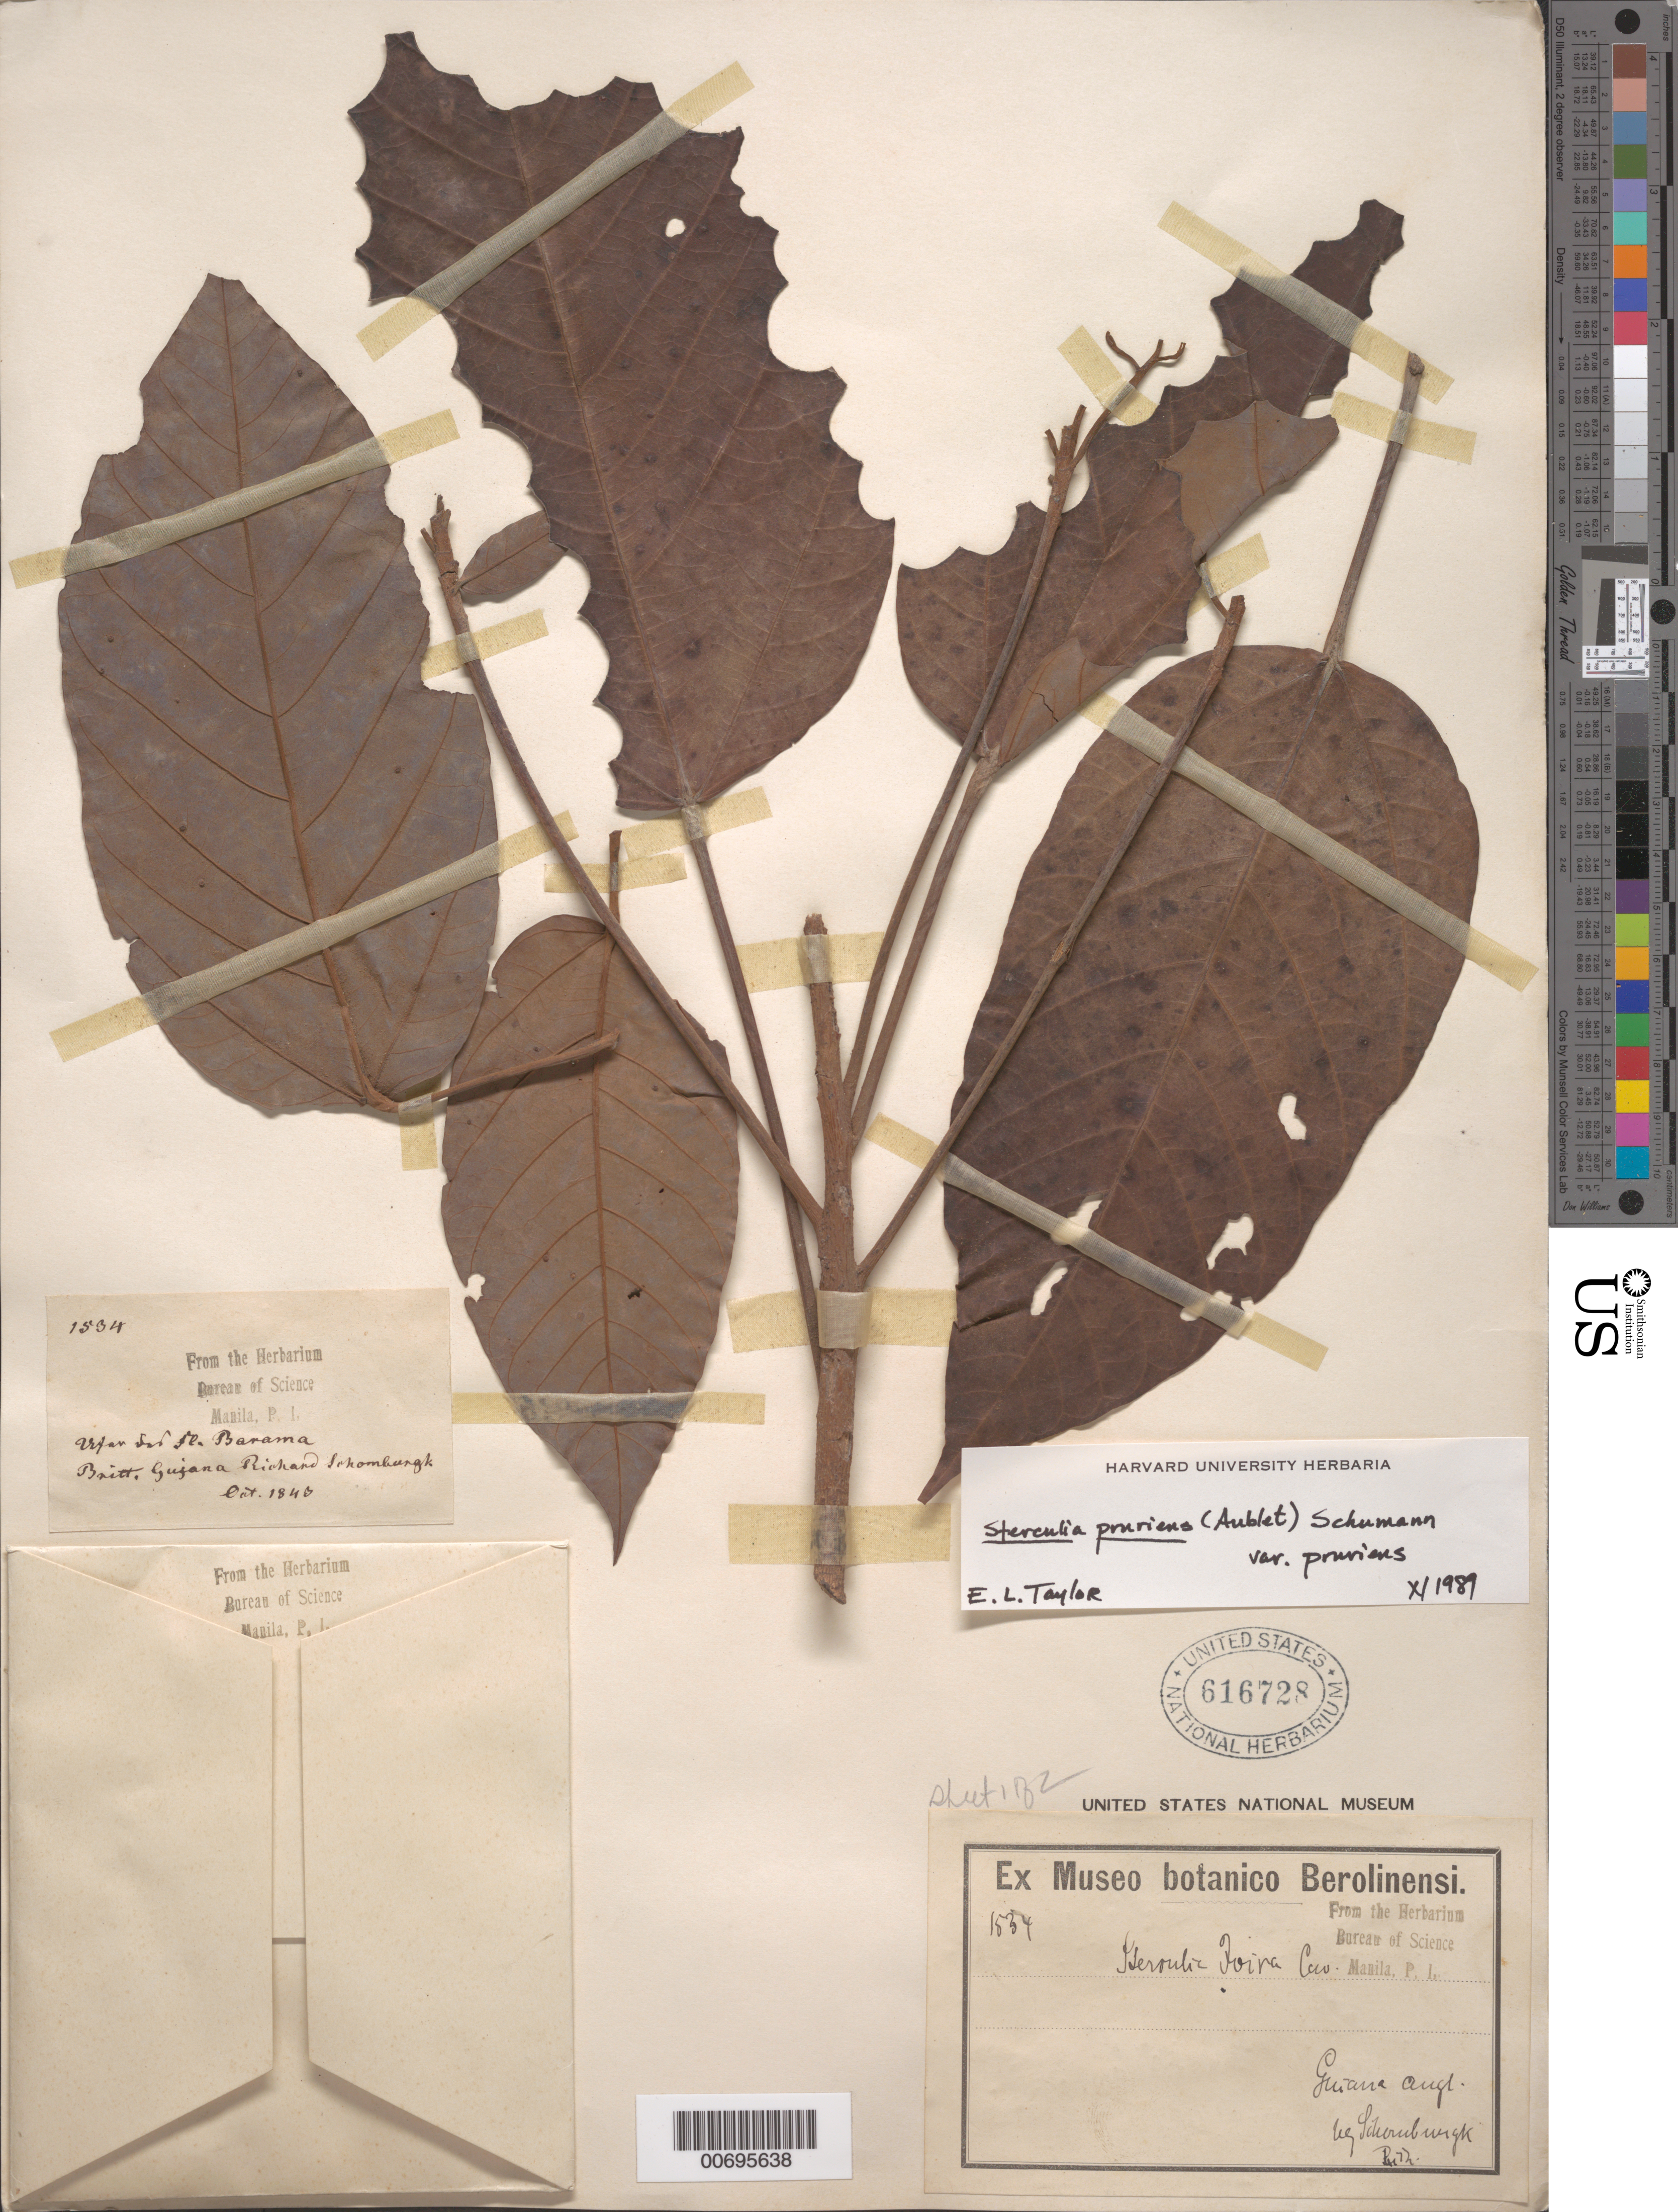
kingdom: Plantae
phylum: Tracheophyta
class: Magnoliopsida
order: Malvales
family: Malvaceae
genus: Sterculia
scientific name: Sterculia pruriens var. pruriens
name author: (Aubl.) K. Schum.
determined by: Taylor, E. L.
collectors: M. R. Schomburgk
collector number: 1534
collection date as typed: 1848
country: Guyana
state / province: U. Takutu-U. Essequibo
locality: Pirara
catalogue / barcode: US 616728